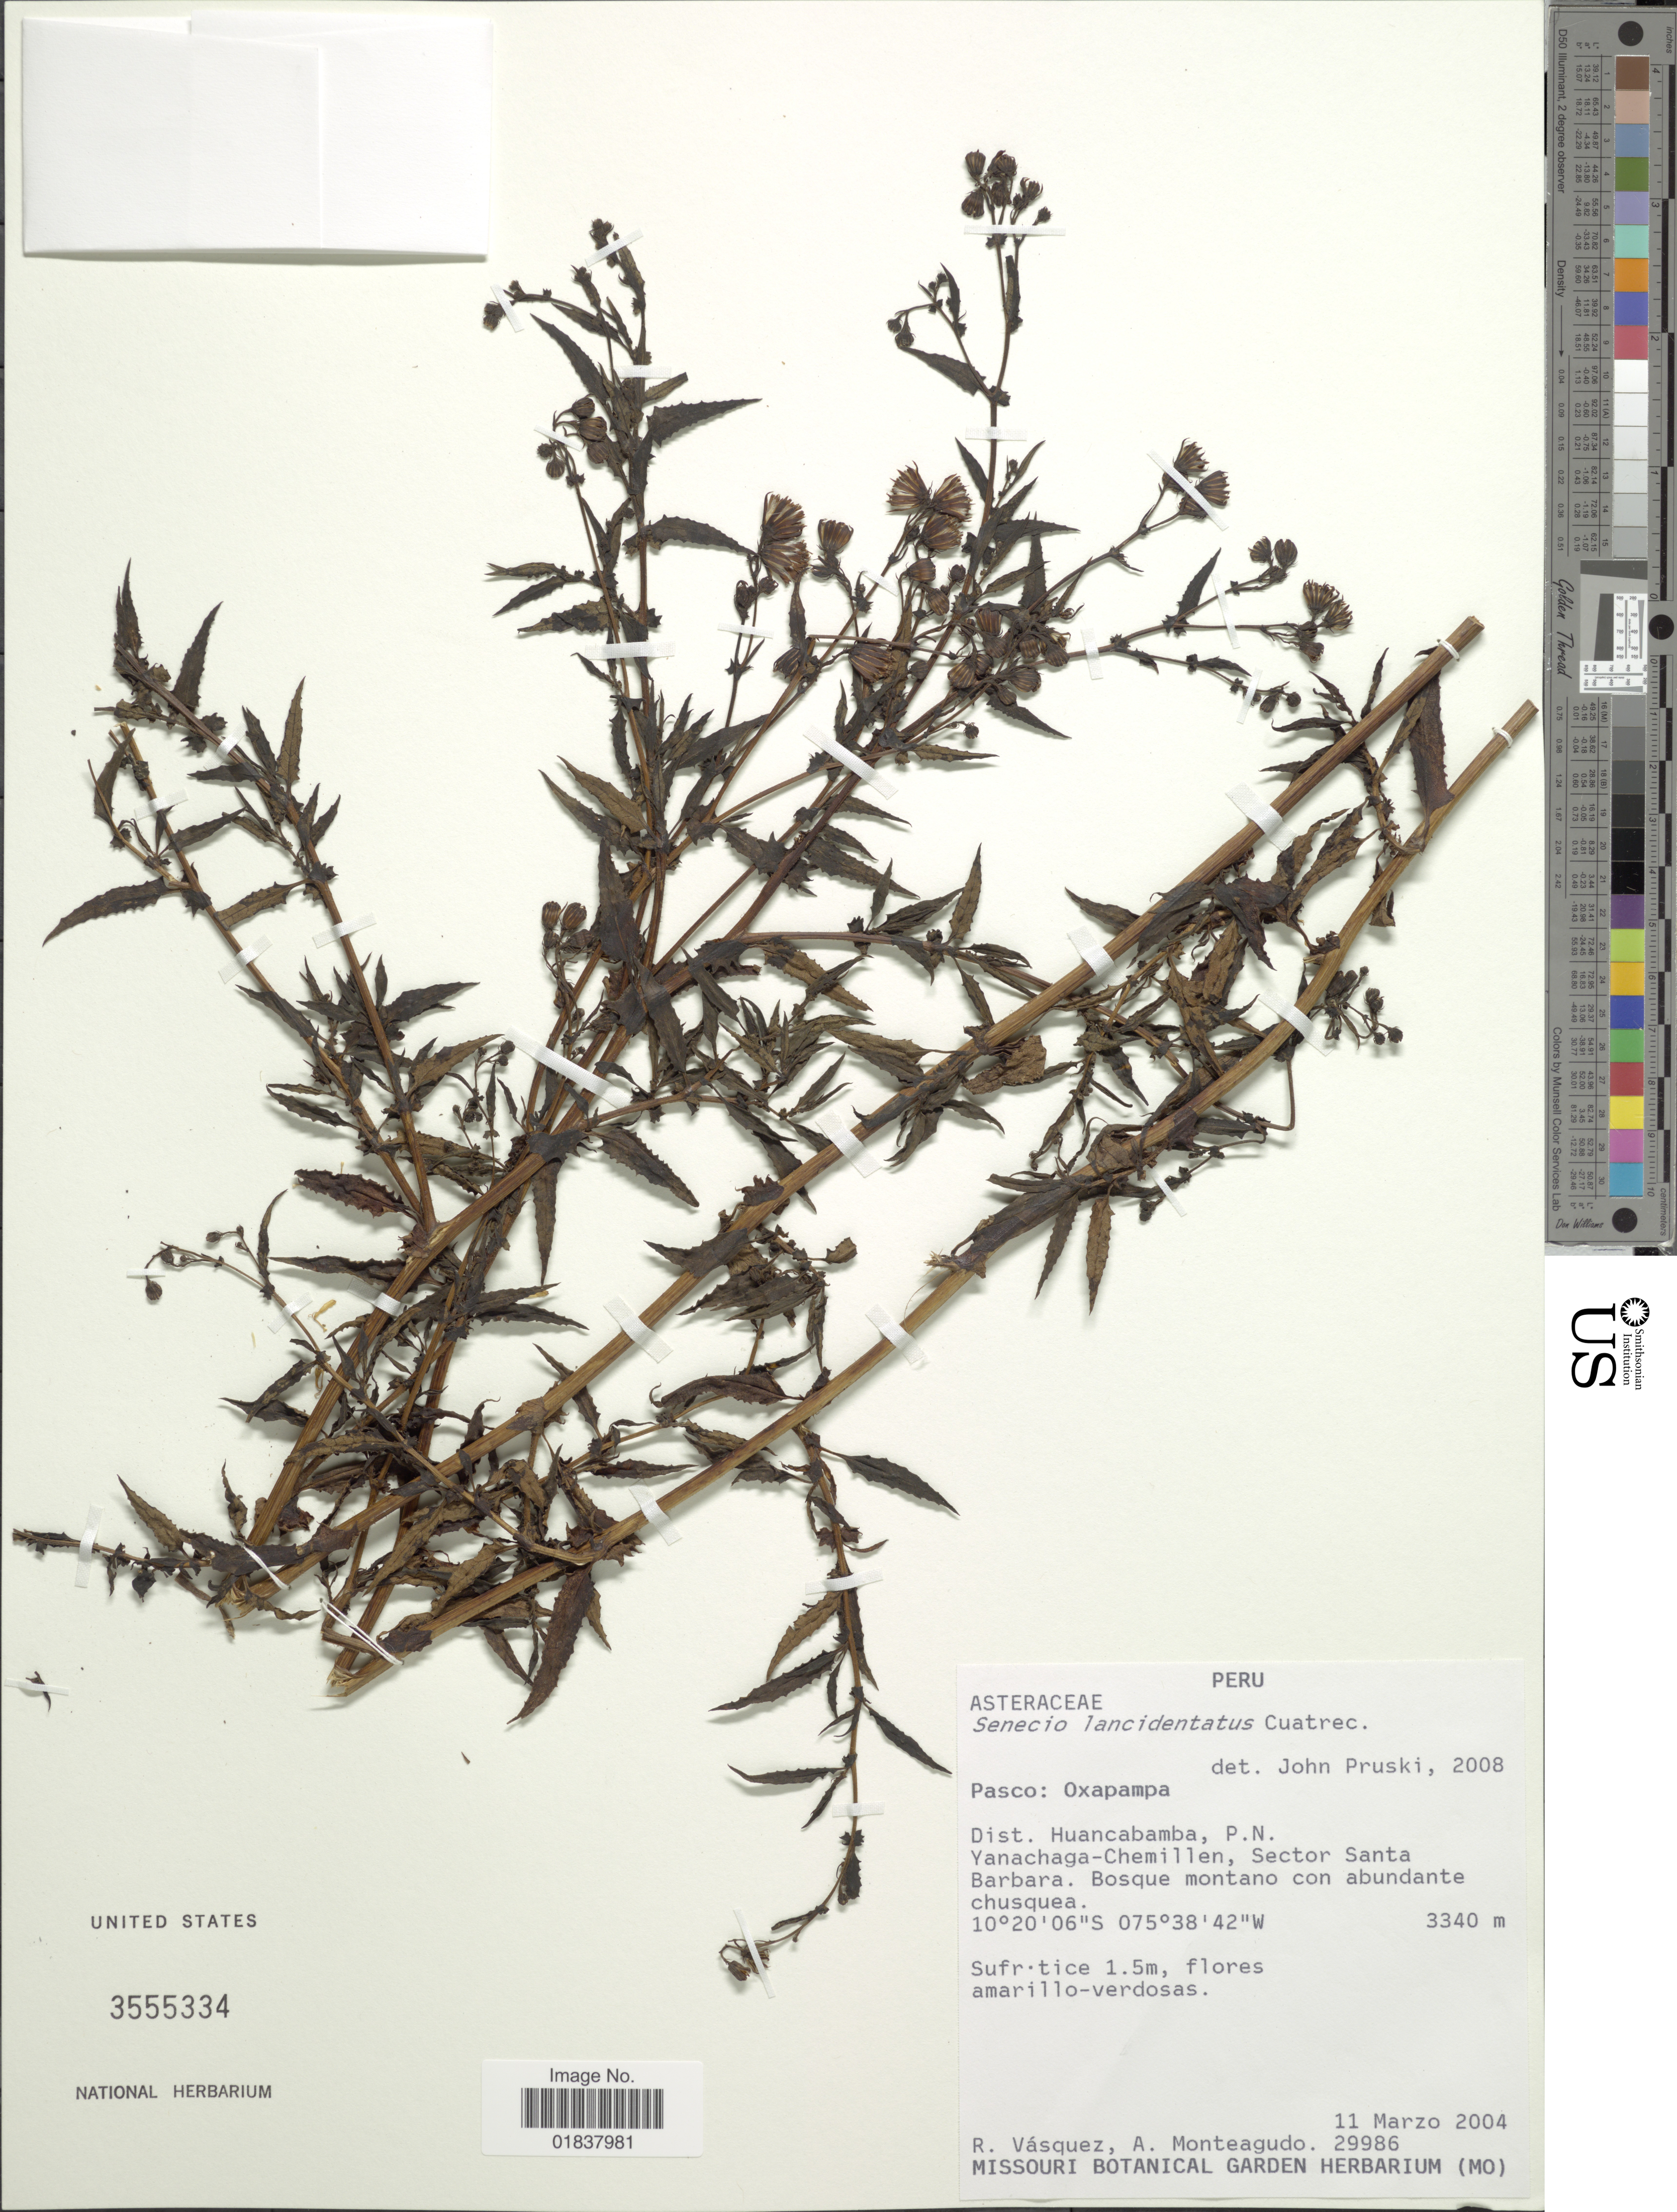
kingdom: Plantae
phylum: Tracheophyta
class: Magnoliopsida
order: Asterales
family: Asteraceae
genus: Senecio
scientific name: Senecio lancidentatus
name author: Cuatrec.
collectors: R. Vásquez & A. Monteagudo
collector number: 29986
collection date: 2004-03-11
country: Peru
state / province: Pasco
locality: Oxapampa, Dist. Huancabamba, P. N. Yanachaga-Chemillen, Sector Santa Barbara.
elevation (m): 3340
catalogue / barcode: US 3555334